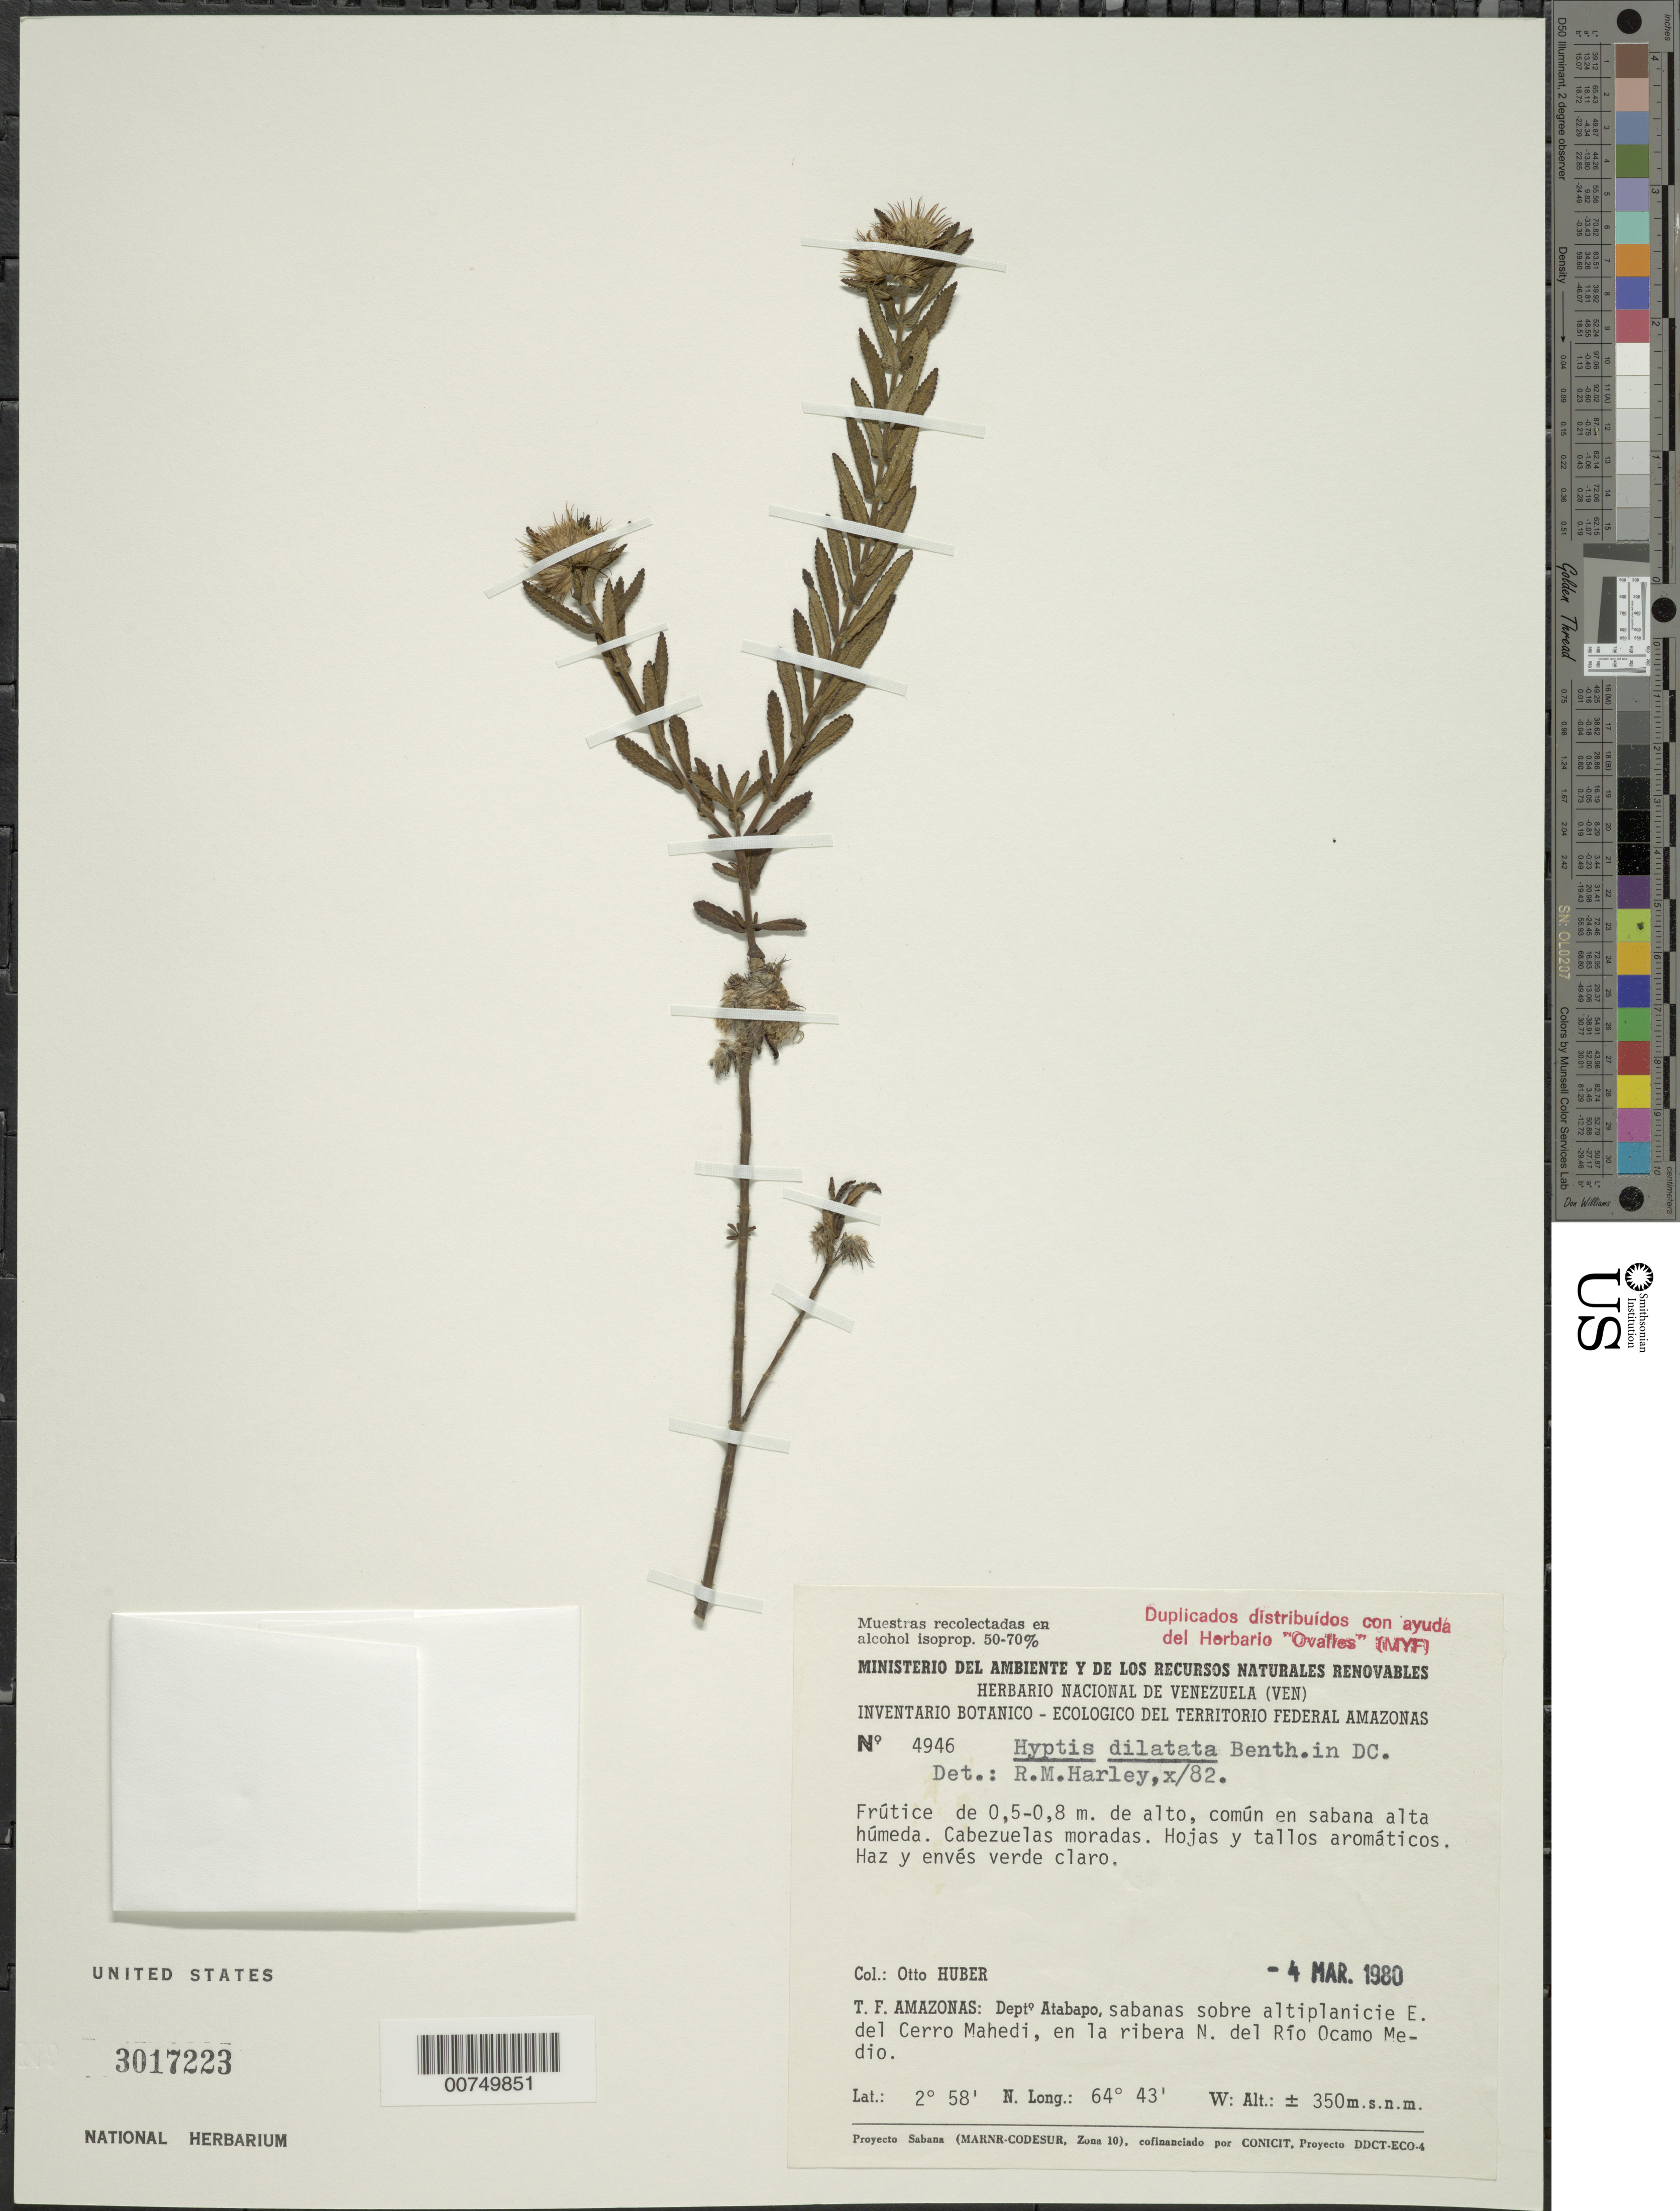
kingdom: Plantae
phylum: Tracheophyta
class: Magnoliopsida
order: Lamiales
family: Lamiaceae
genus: Hyptis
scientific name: Hyptis dilatata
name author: Benth.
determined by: Harley, R. M.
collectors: O. Huber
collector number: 4946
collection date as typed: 4-Mar-80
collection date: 1980-03-04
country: Venezuela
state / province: Amazonas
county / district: Atabapo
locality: E of Cerro Mahedi, N del Río Ocamo Medio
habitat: Savannas alta húmeda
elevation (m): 350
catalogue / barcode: US 3017223